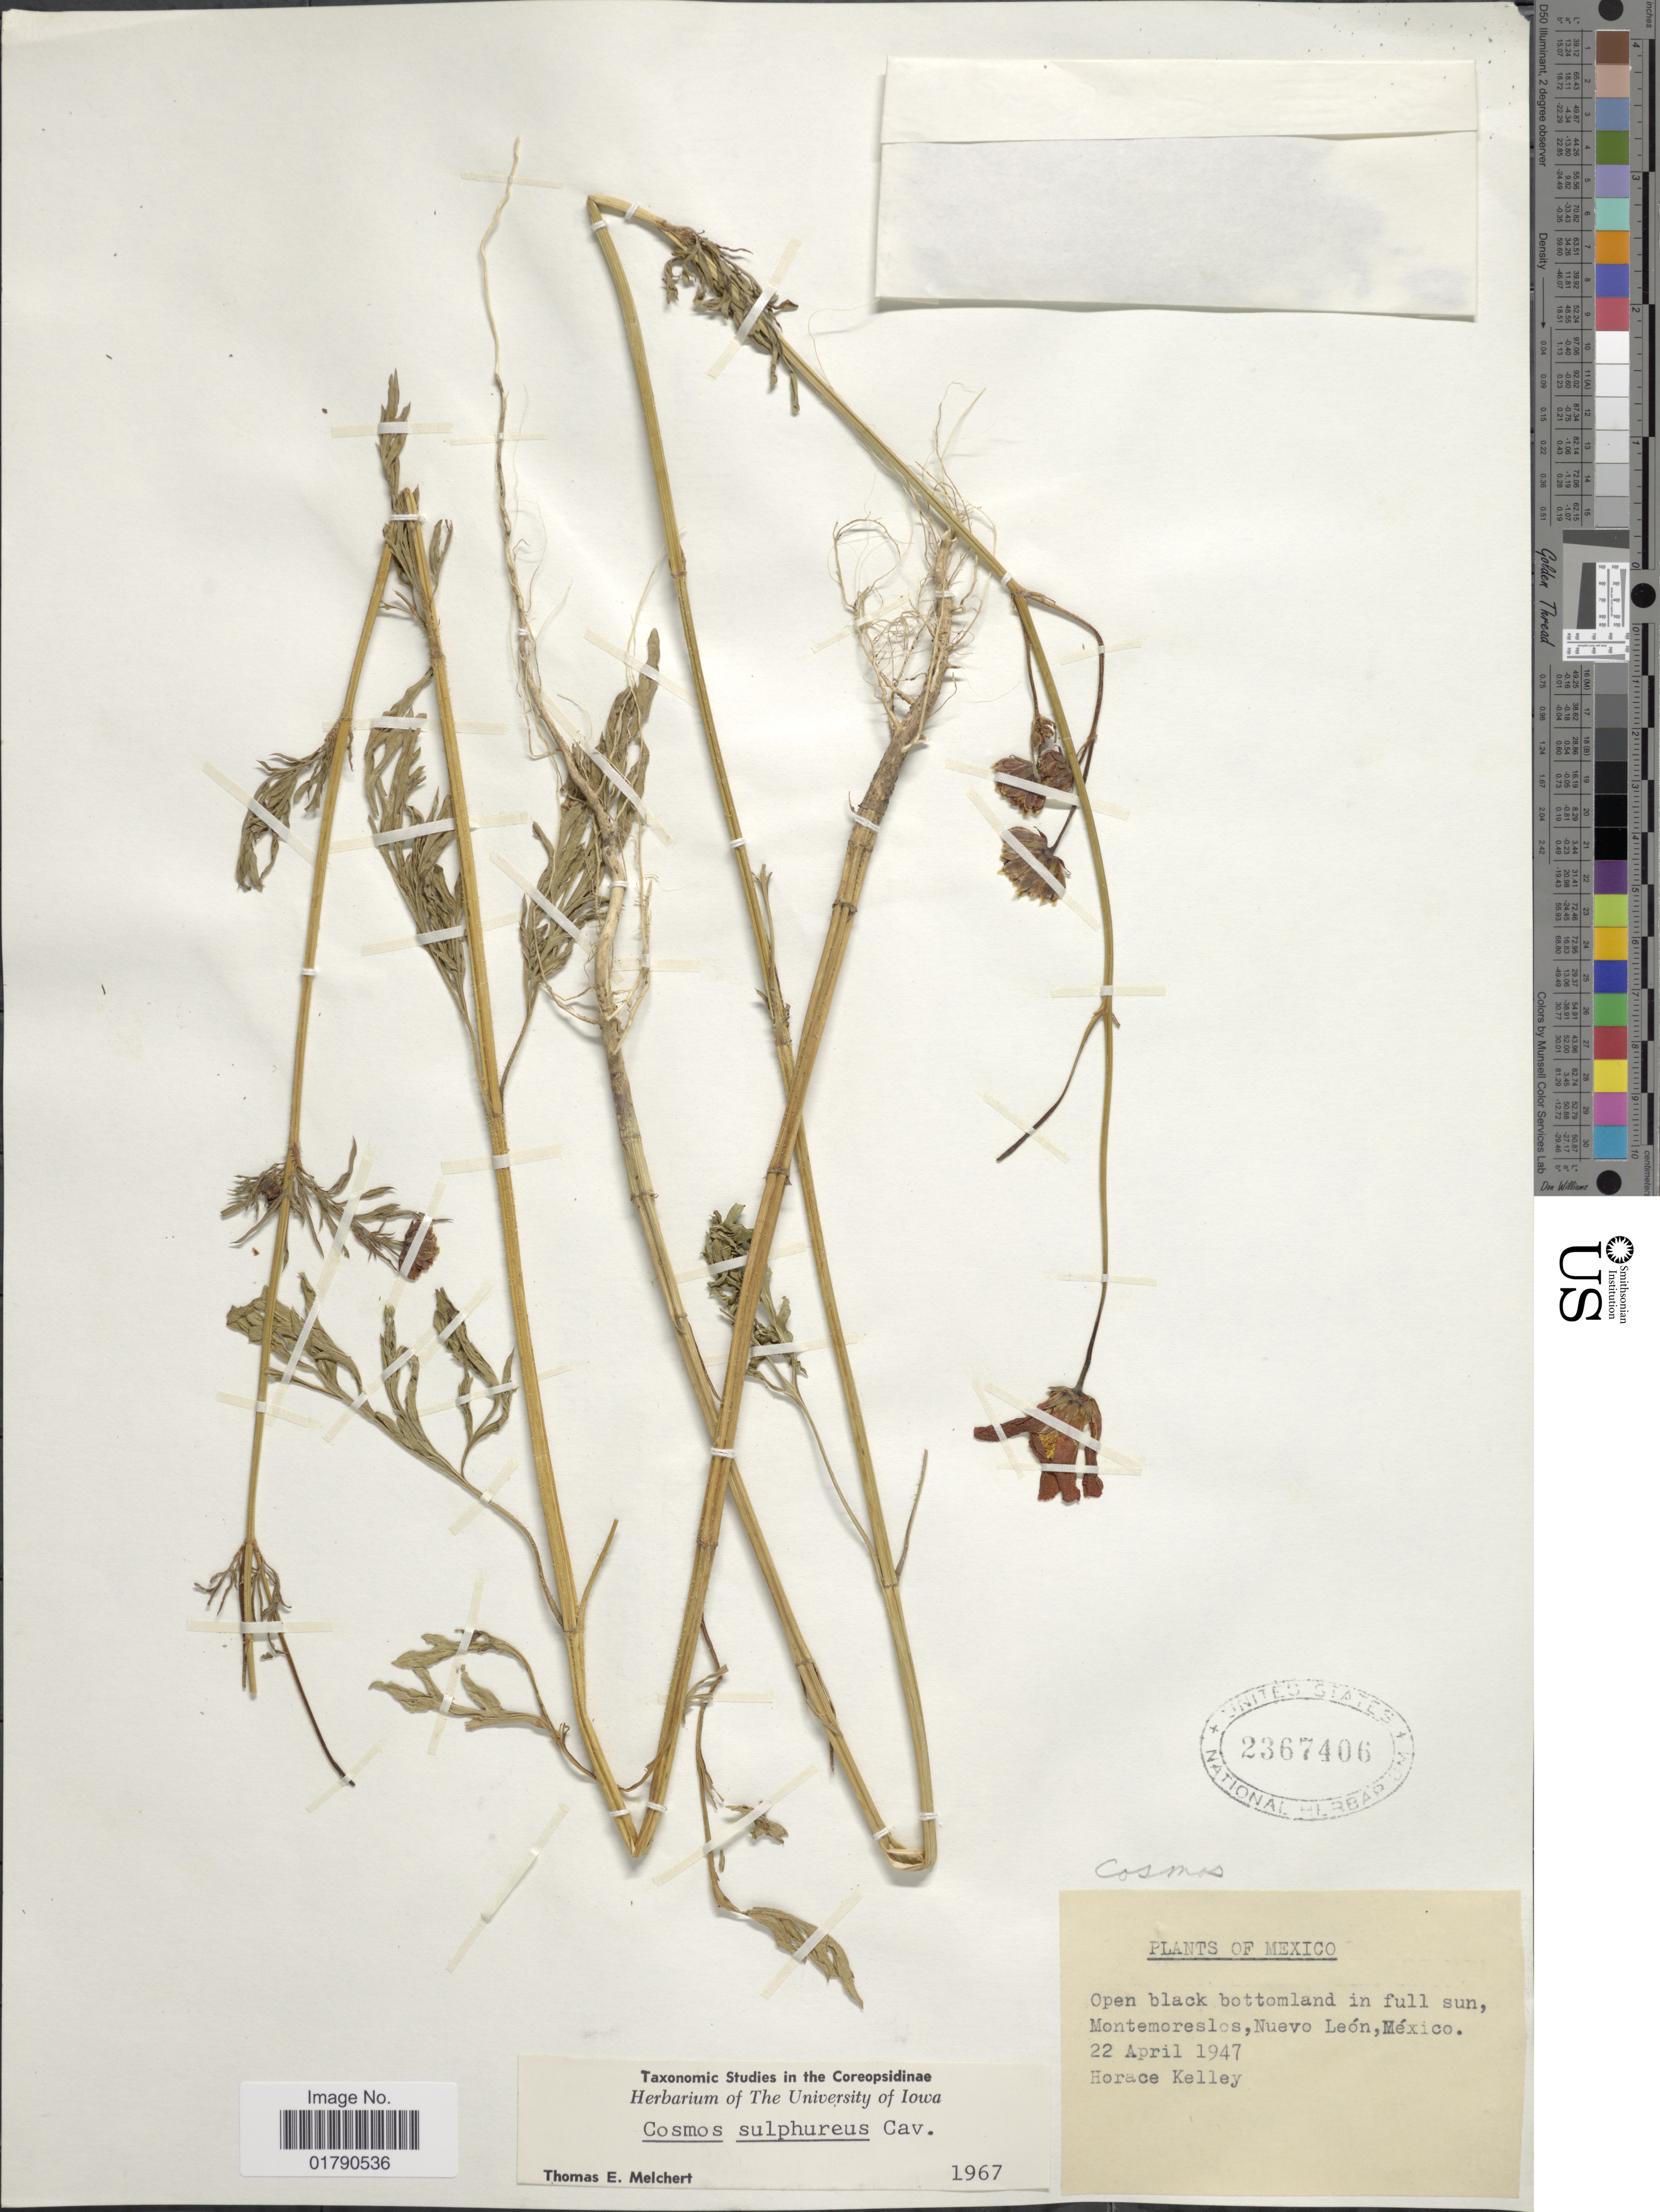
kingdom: Plantae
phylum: Tracheophyta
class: Magnoliopsida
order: Asterales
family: Asteraceae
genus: Cosmos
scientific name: Cosmos sulphureus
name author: Cav.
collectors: H. Kelley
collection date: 1947-04-22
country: Mexico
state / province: Nuevo León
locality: Montemoreslos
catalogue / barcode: US 2367406